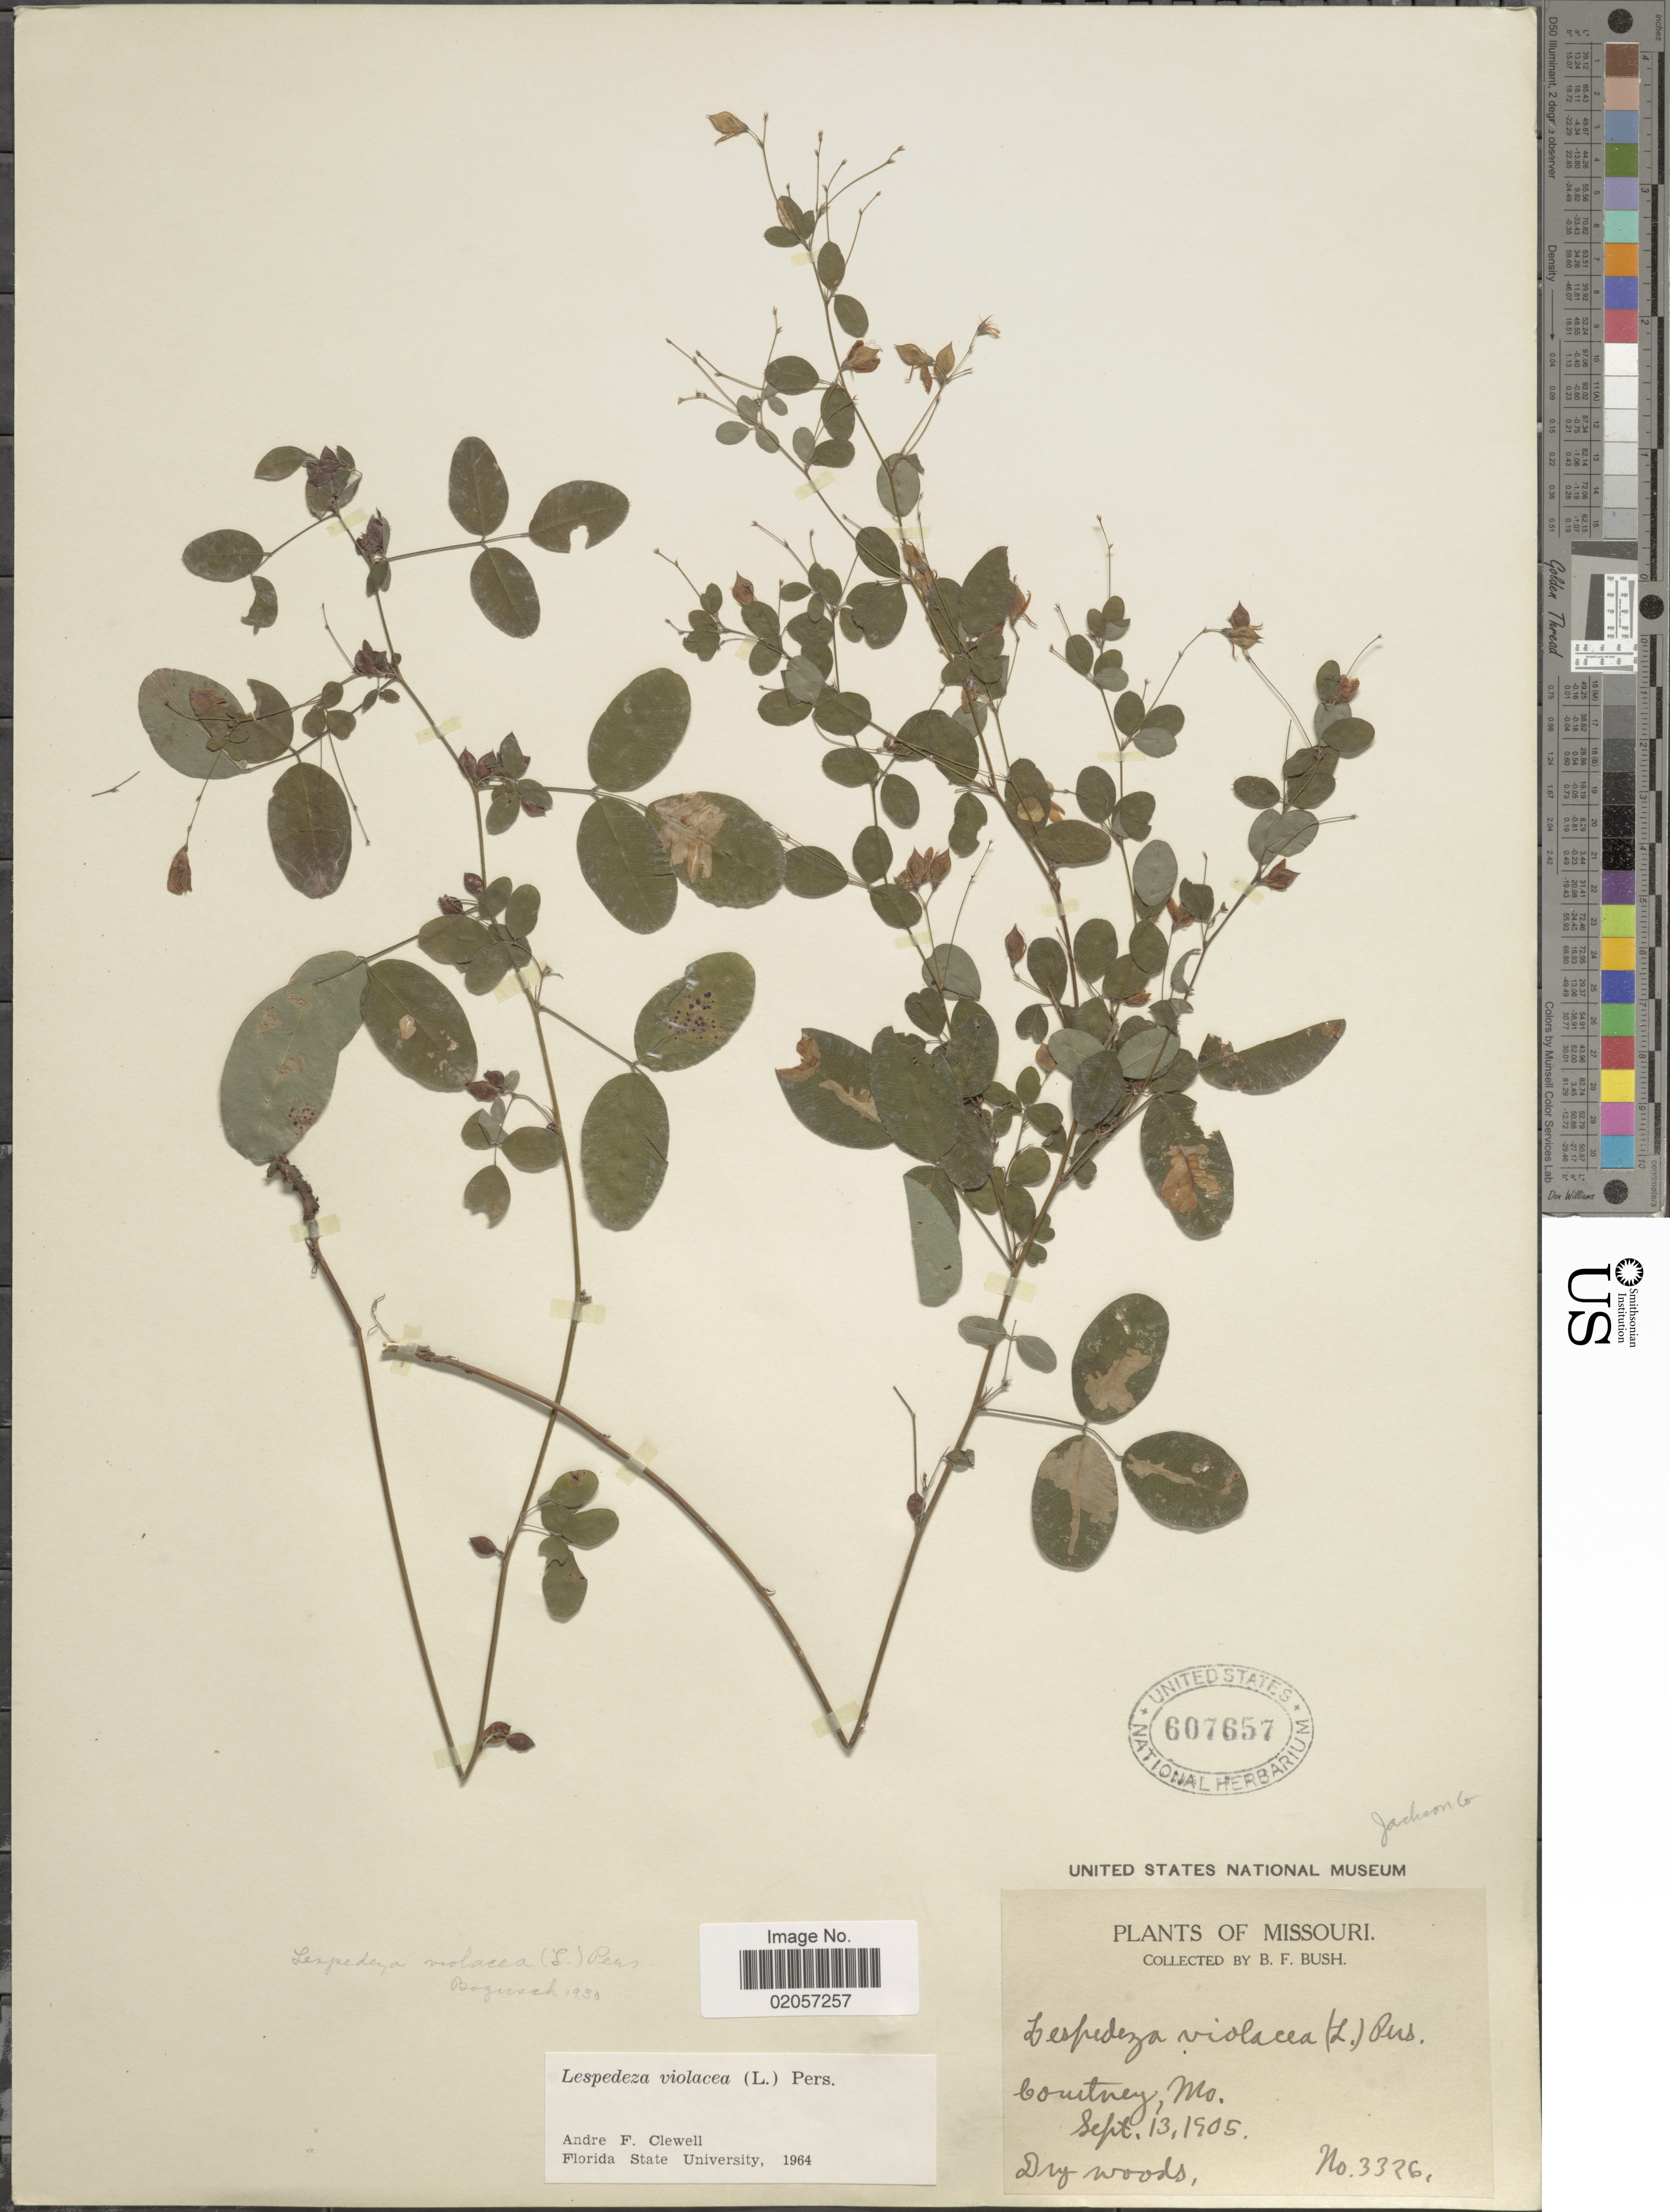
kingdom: Plantae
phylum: Tracheophyta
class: Magnoliopsida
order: Fabales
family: Fabaceae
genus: Lespedeza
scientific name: Lespedeza violacea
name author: (L.) Pers.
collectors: B. F. Bush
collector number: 3326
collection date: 1905-09-13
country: United States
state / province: Missouri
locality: Missouri, Countney Mo.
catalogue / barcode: US 607657